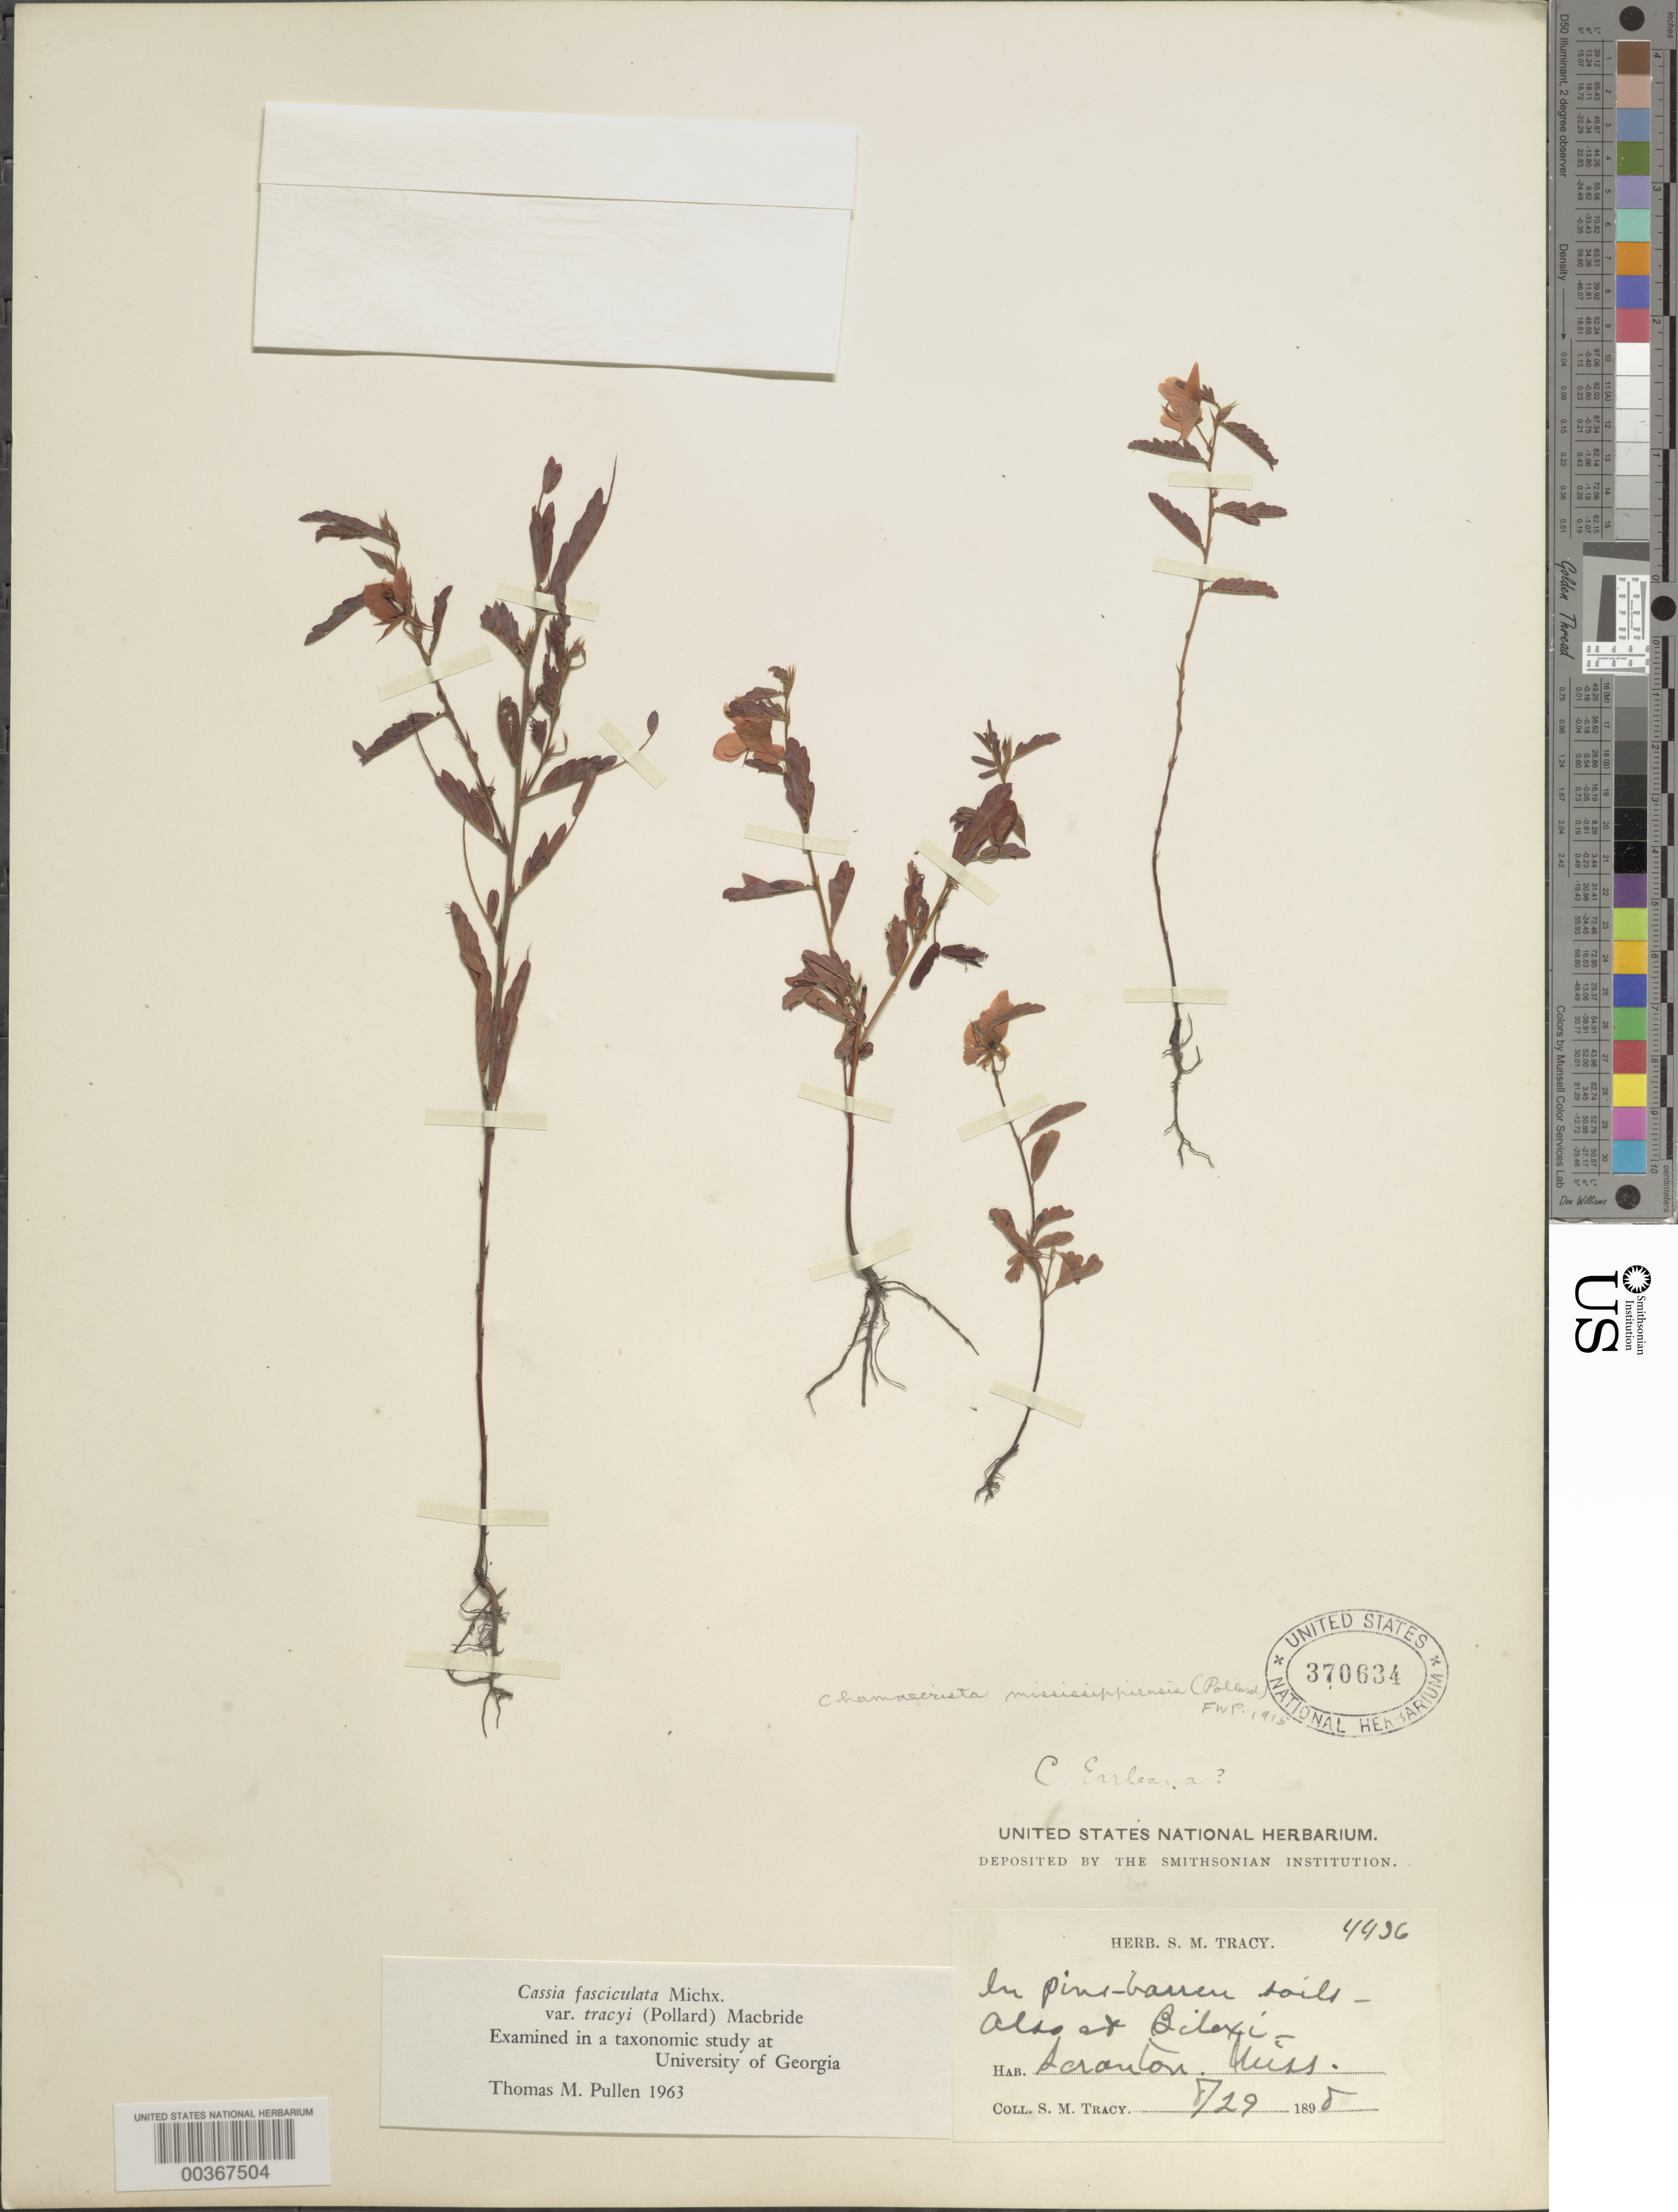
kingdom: Plantae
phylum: Tracheophyta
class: Magnoliopsida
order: Fabales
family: Fabaceae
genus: Chamaecrista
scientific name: Chamaecrista fasciculata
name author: (Michx.) Greene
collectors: S. M. Tracy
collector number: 4436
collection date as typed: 29 Aug 1898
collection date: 1898-08-29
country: United States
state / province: Mississippi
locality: Scranton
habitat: In pine-barren soils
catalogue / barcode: US 370634